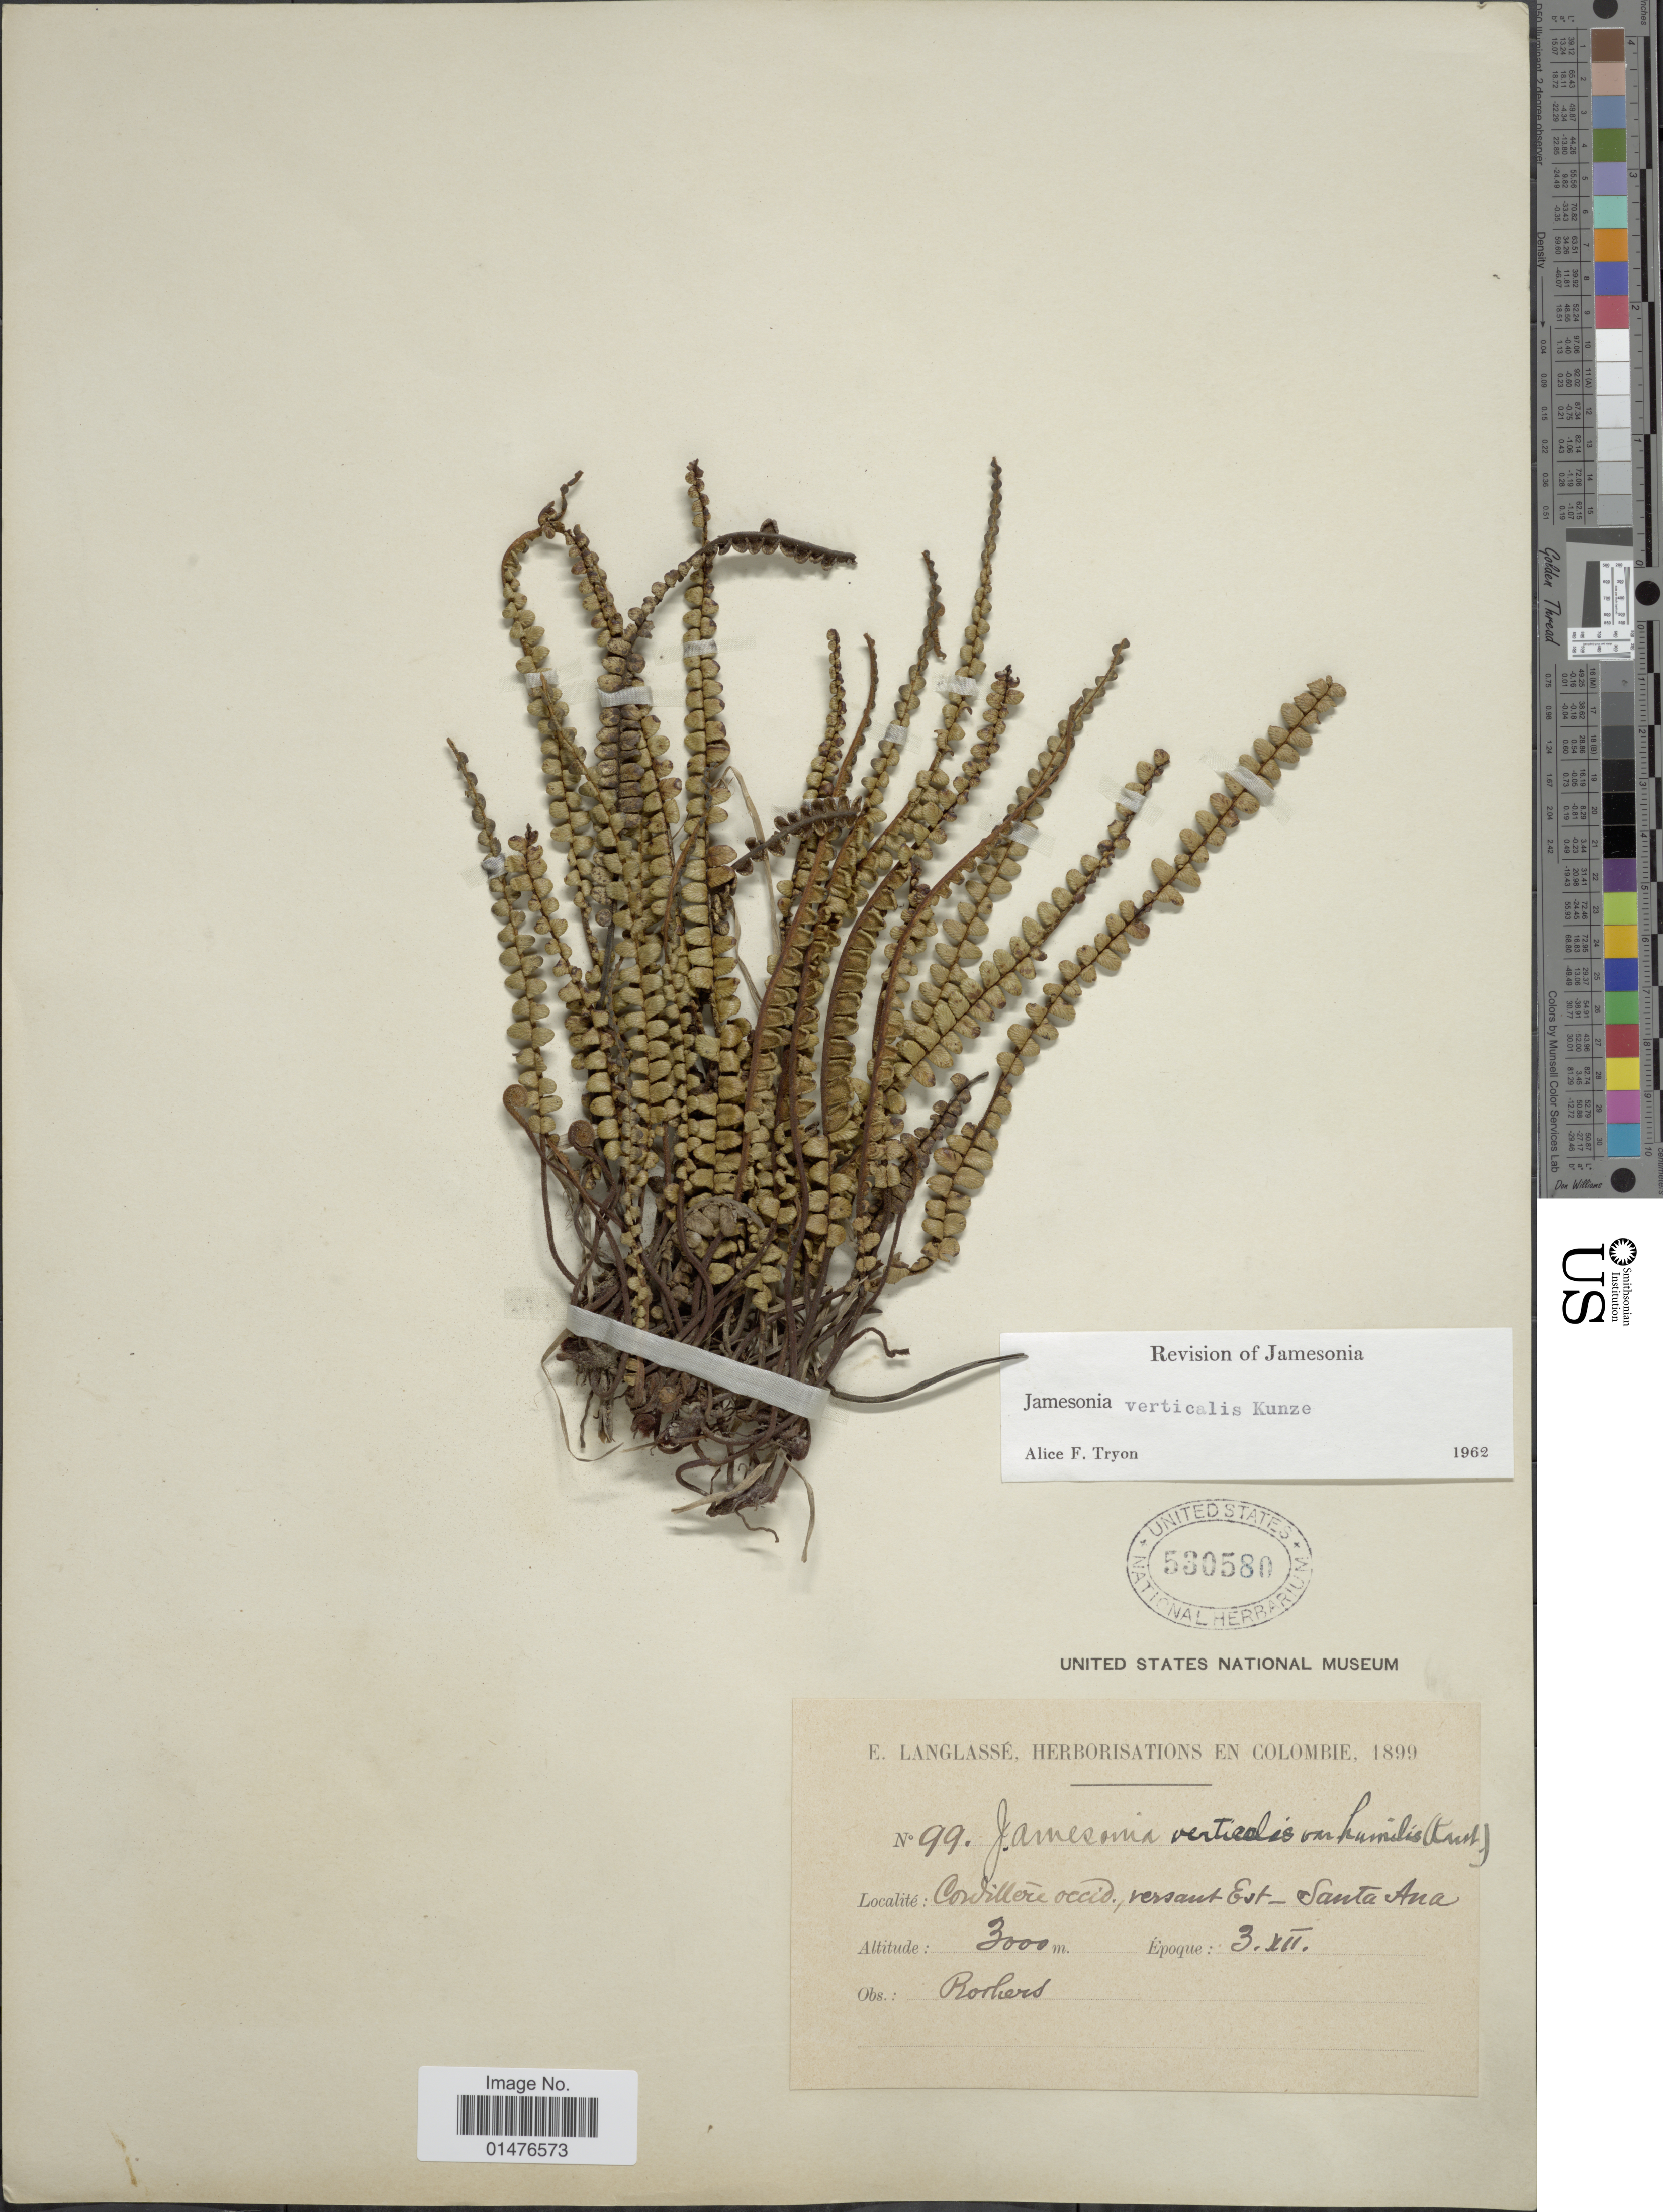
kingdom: Plantae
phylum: Tracheophyta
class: Polypodiopsida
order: Polypodiales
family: Pteridaceae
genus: Jamesonia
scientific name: Jamesonia verticalis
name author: Kunze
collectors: E. Langlassé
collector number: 99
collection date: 1899-12-03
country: Colombia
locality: Cordillera Occid, versant Est-Santa Ana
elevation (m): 3000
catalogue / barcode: US 530580